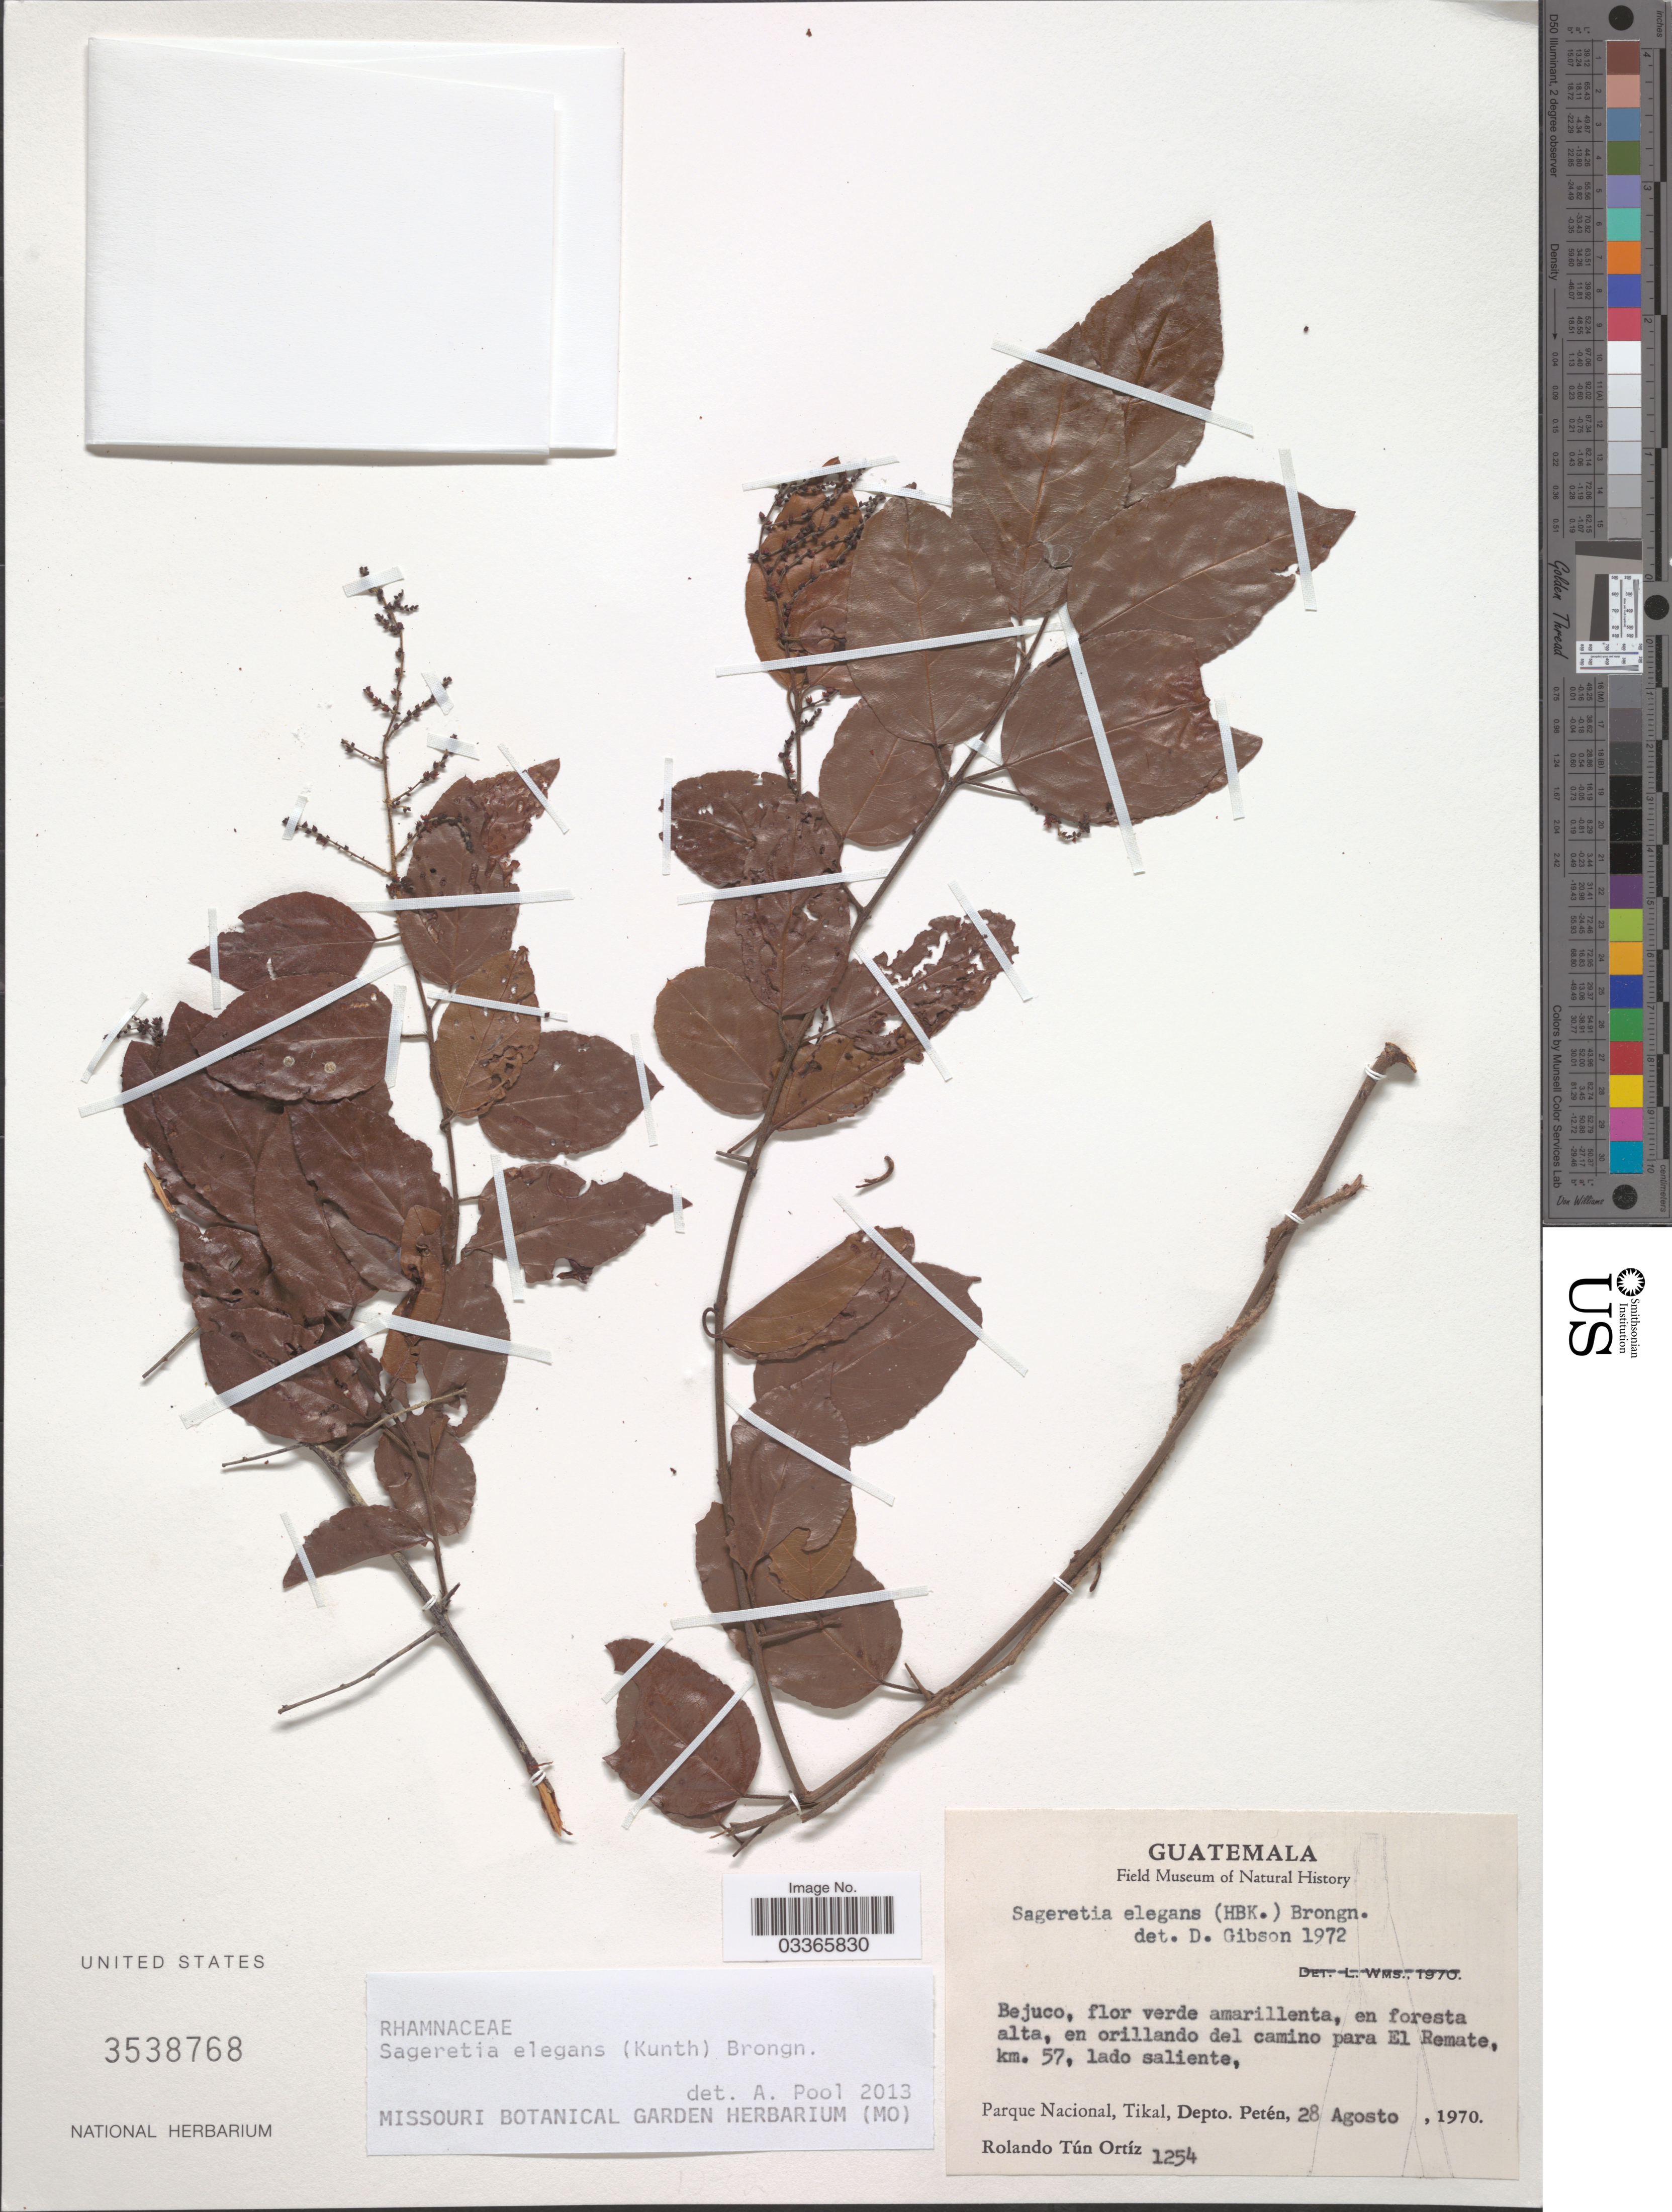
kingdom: Plantae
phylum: Tracheophyta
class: Magnoliopsida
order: Rosales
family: Rhamnaceae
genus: Sageretia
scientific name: Sageretia elegans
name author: (Kunth) Brongn.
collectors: R. T. Ortíz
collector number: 1254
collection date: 1970-08-28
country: Guatemala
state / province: El Petén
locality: En orillando del camino para El Remate, km. 57, lado saliente. Parque Nacional Tikal, Depto. Petén.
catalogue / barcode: US 3538768